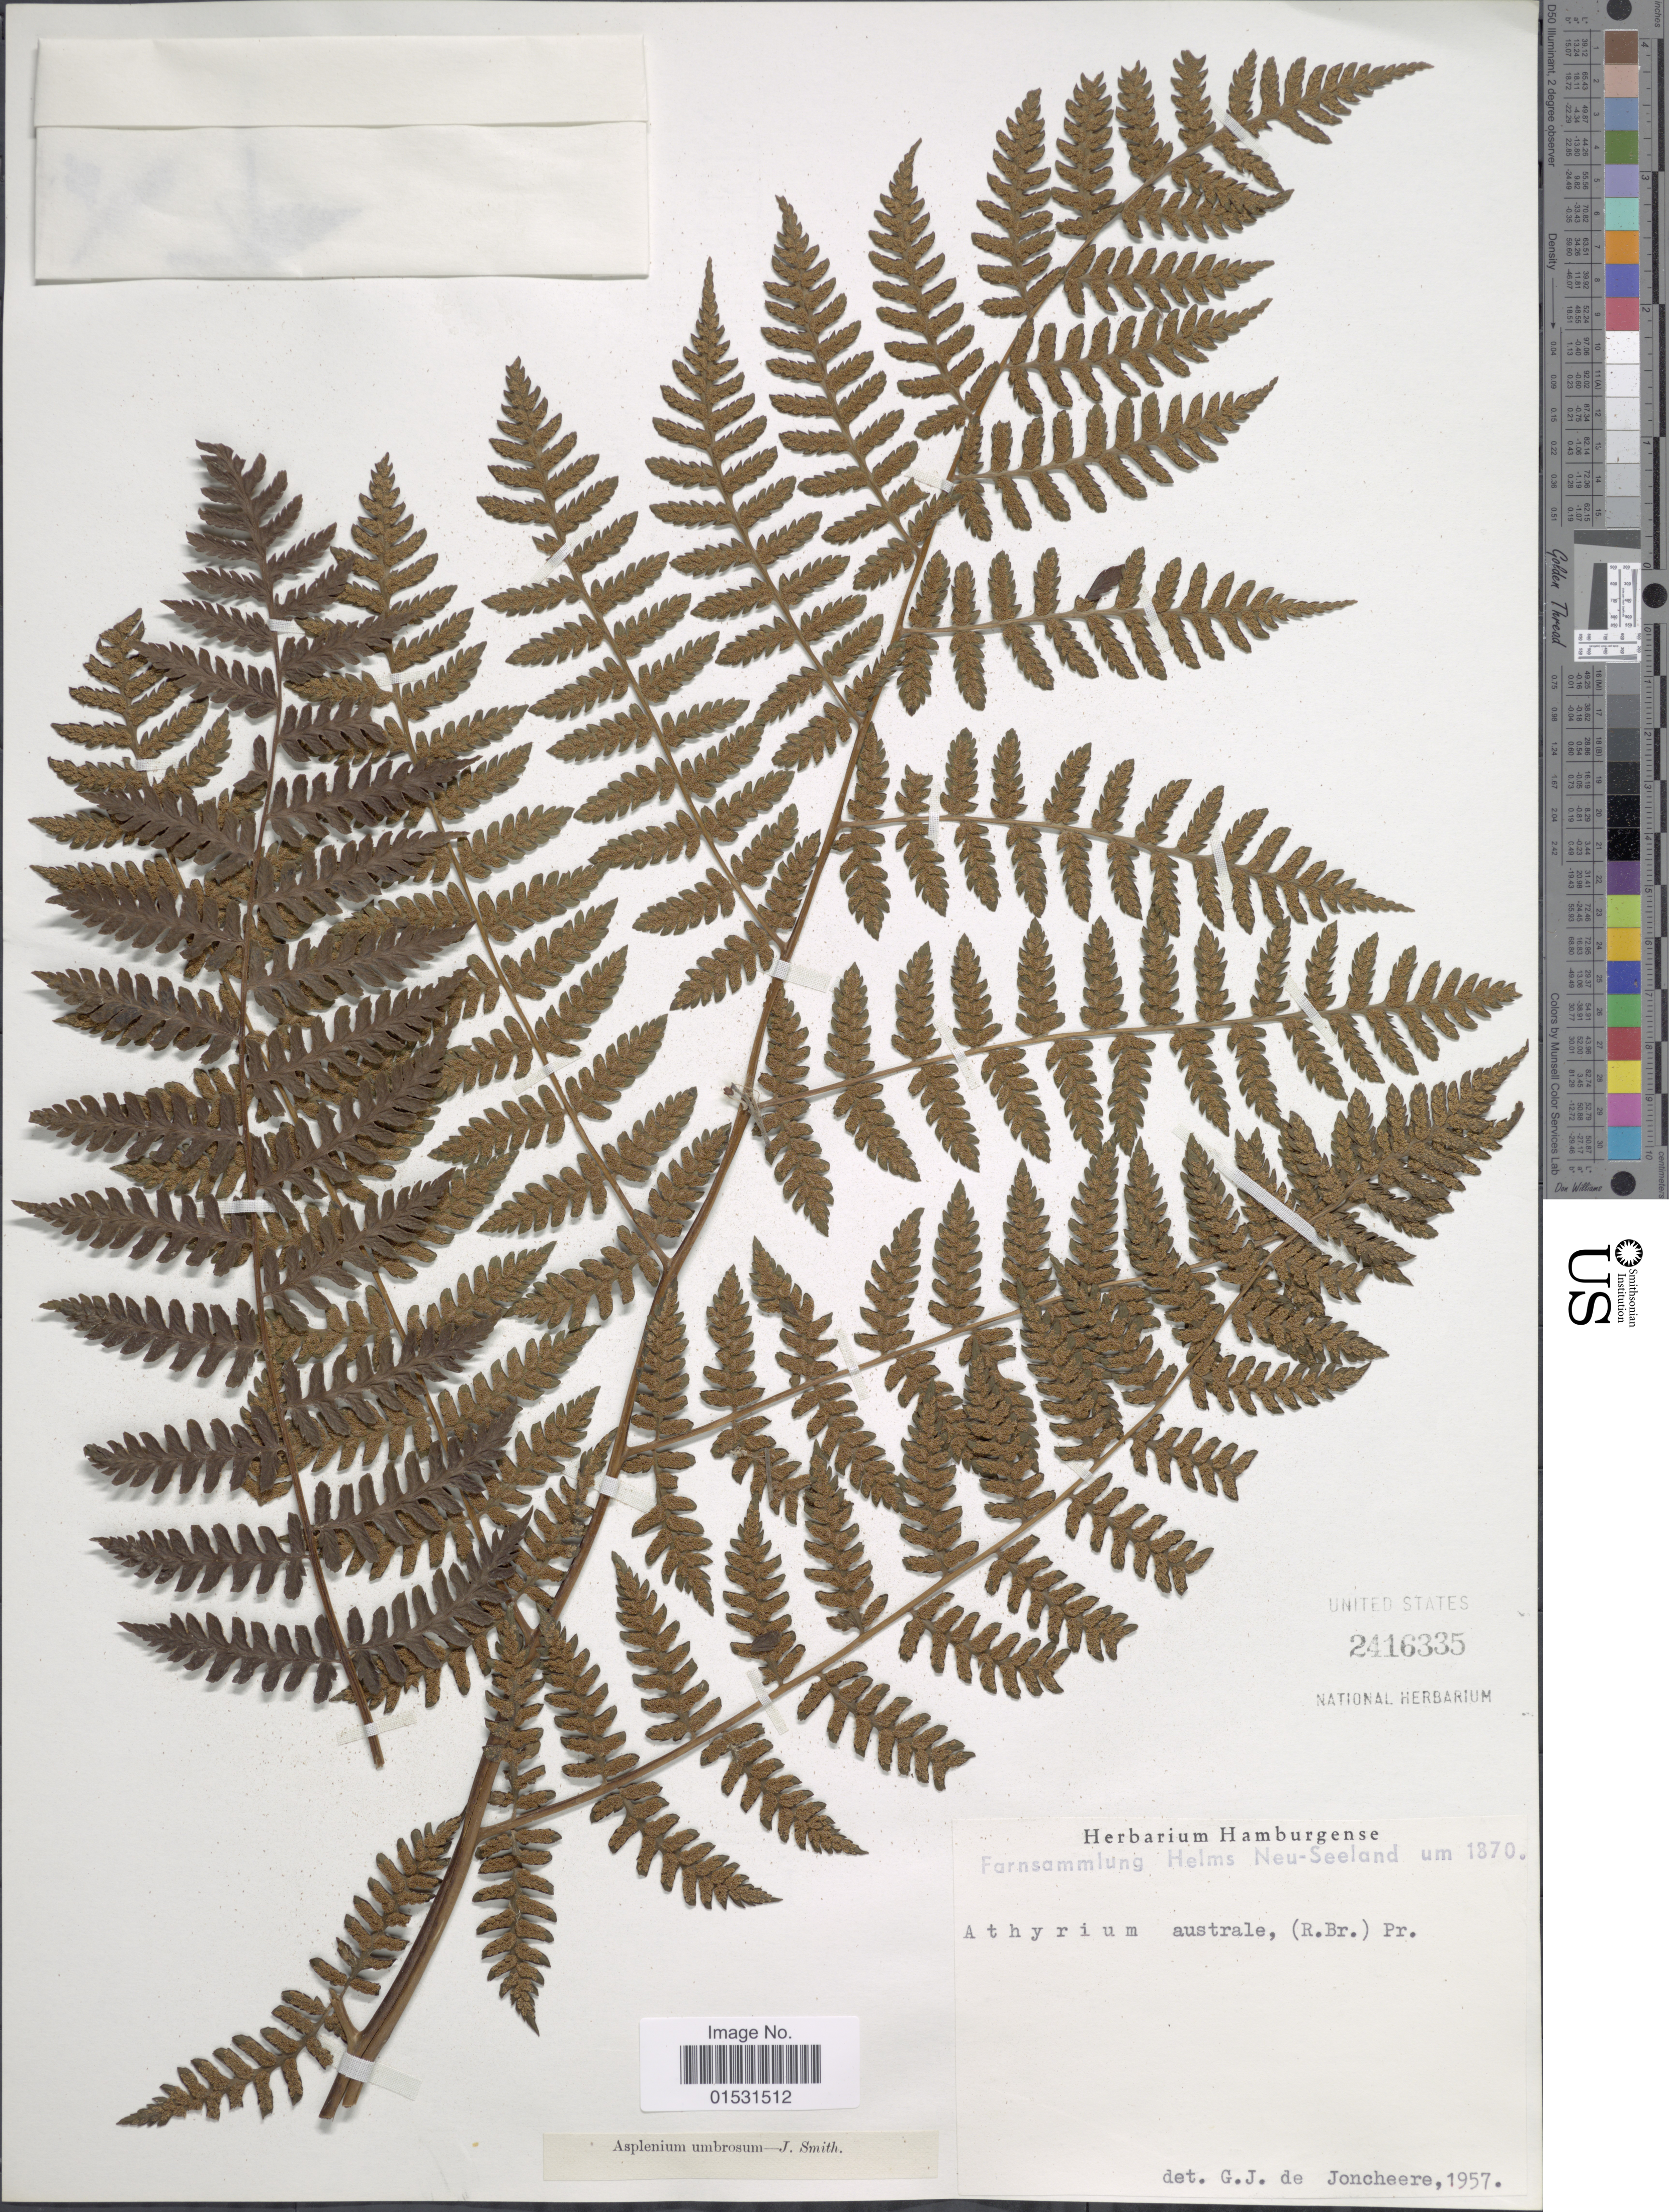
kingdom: Plantae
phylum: Tracheophyta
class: Polypodiopsida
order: Polypodiales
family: Athyriaceae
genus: Athyrium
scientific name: Athyrium australe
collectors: ex herb. Hamburgense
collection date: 1870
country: New Zealand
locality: Farnsammlung Helms Neu-Seeland.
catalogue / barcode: US 2416335